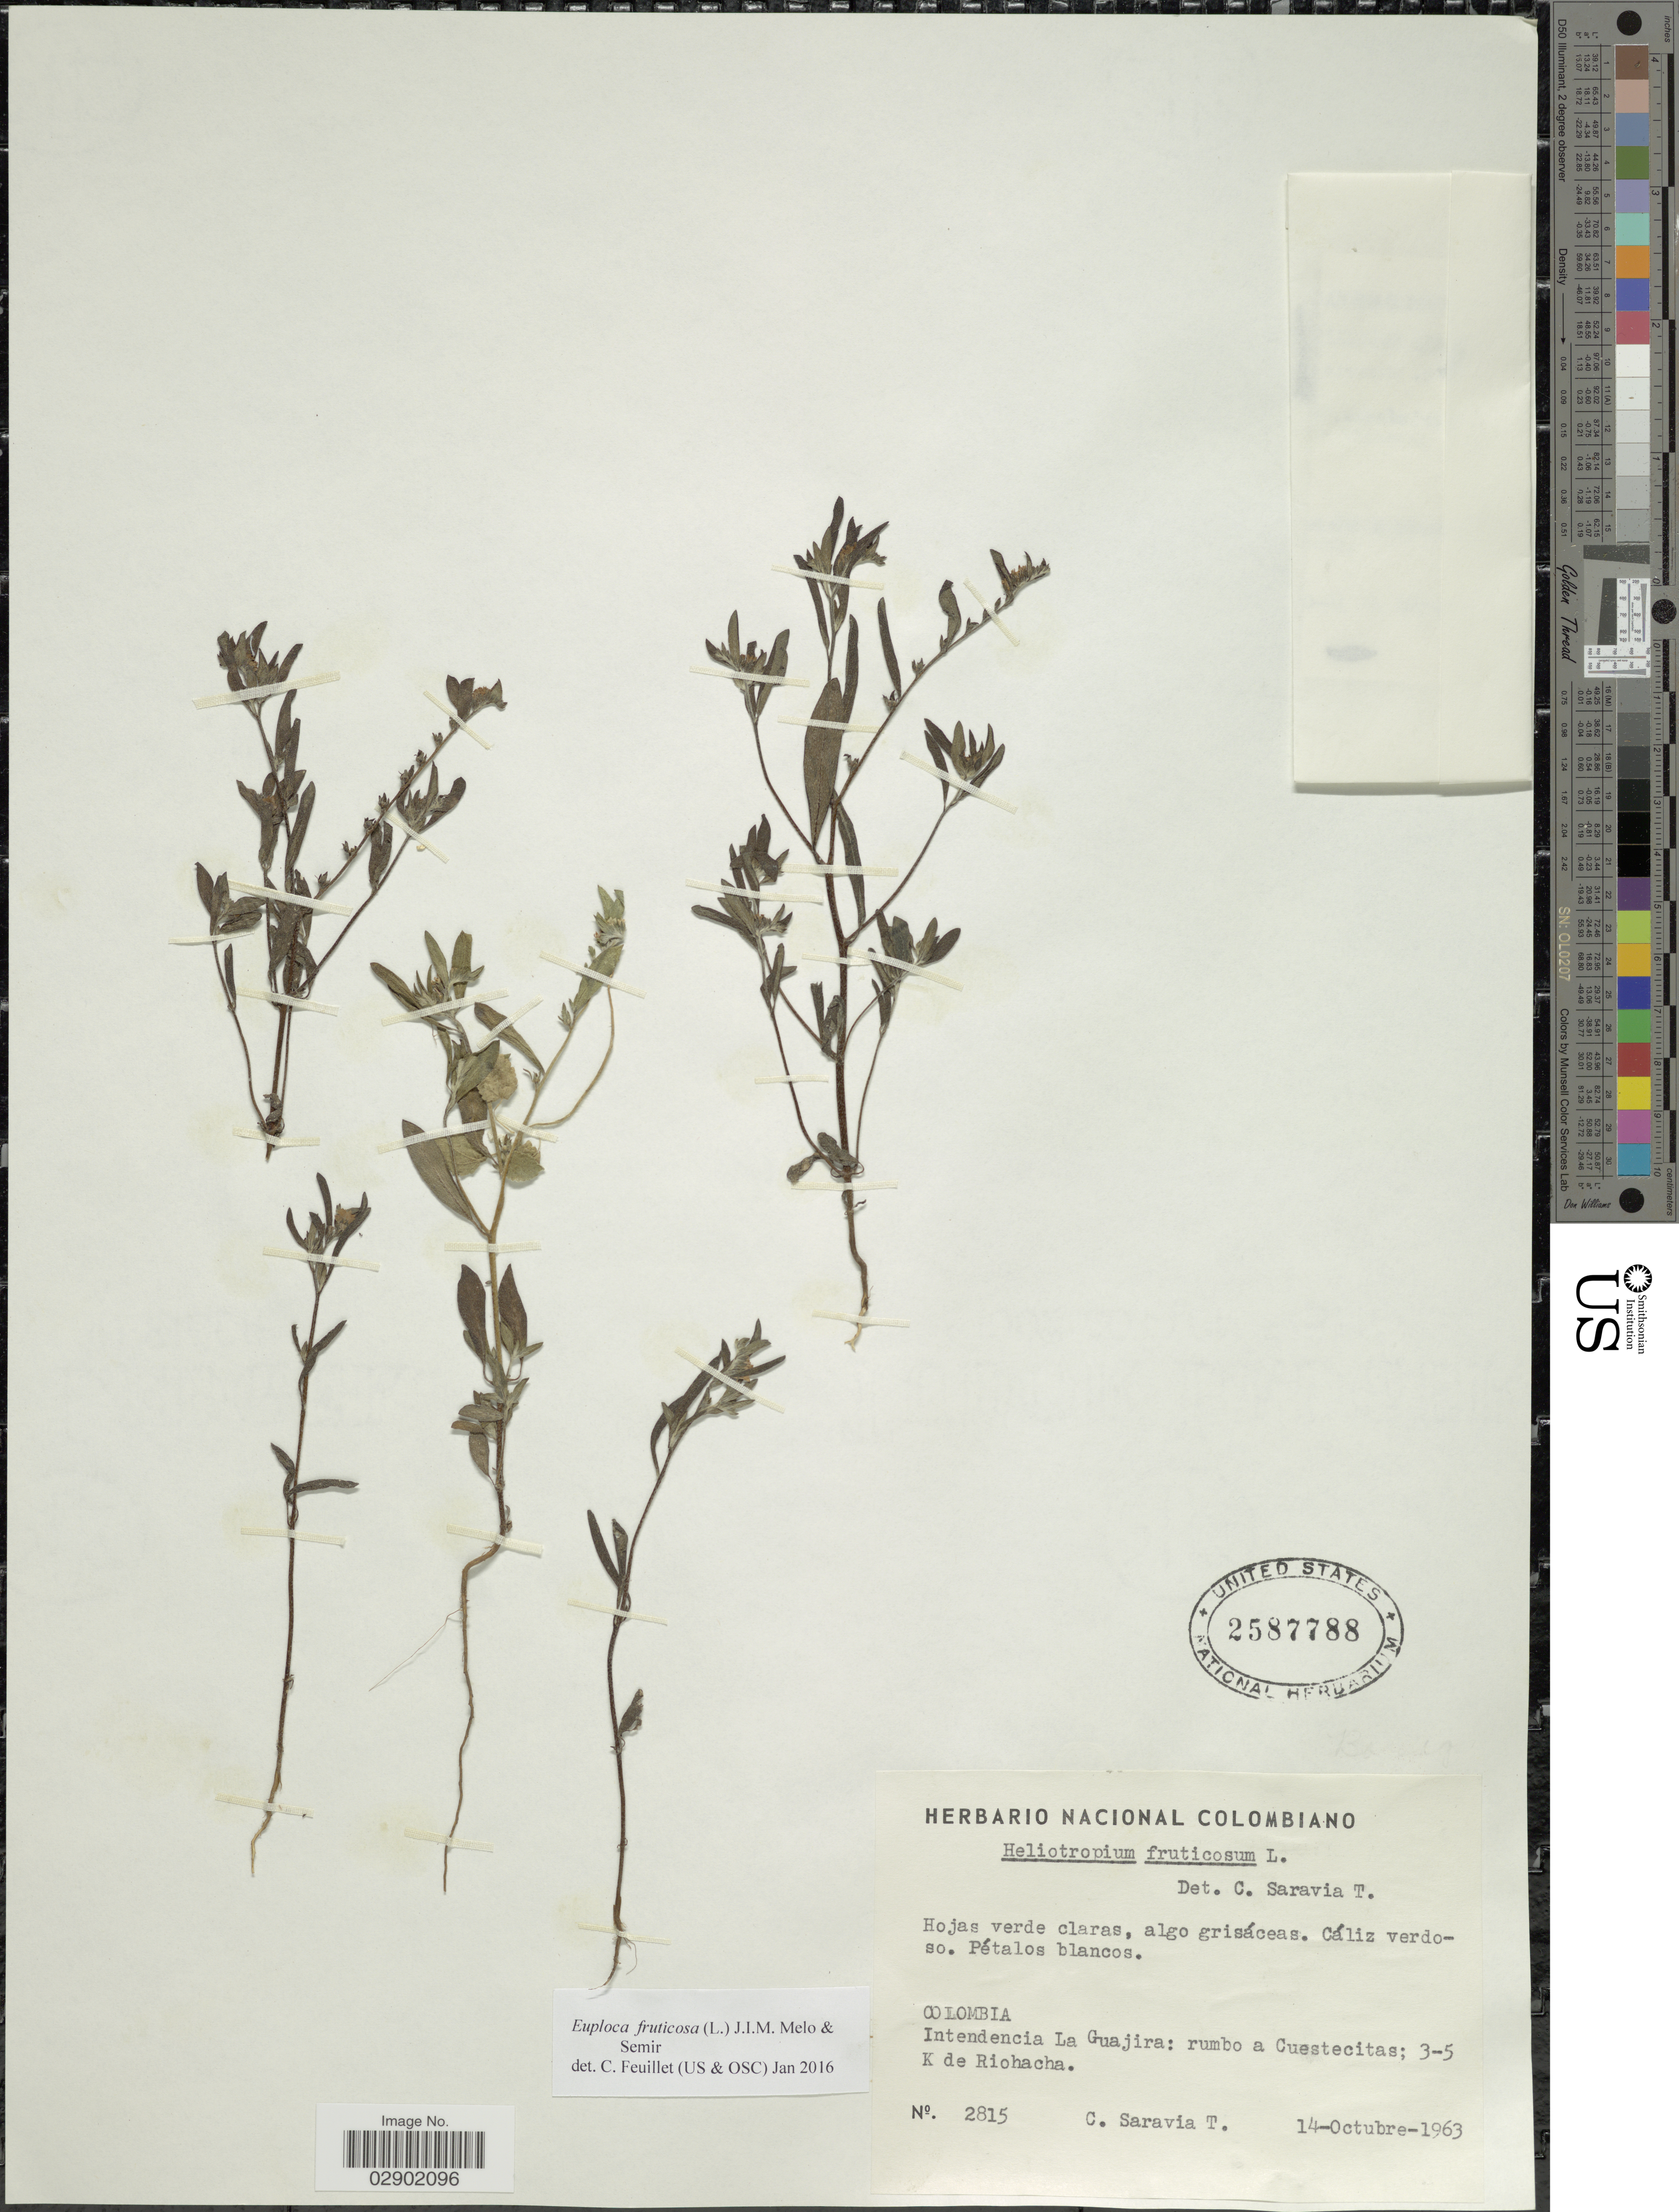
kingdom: Plantae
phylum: Tracheophyta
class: Magnoliopsida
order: Boraginales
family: Heliotropiaceae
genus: Euploca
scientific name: Euploca fruticosa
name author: (L.) J.I.M. Melo & Semir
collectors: C. Saravia T.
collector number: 2815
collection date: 1963-10-14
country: Colombia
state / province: La Guajira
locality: Intendencia La Guajira: rumbo a Cuestecitas; 3-5 K de Riohacha.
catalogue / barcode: US 2587788